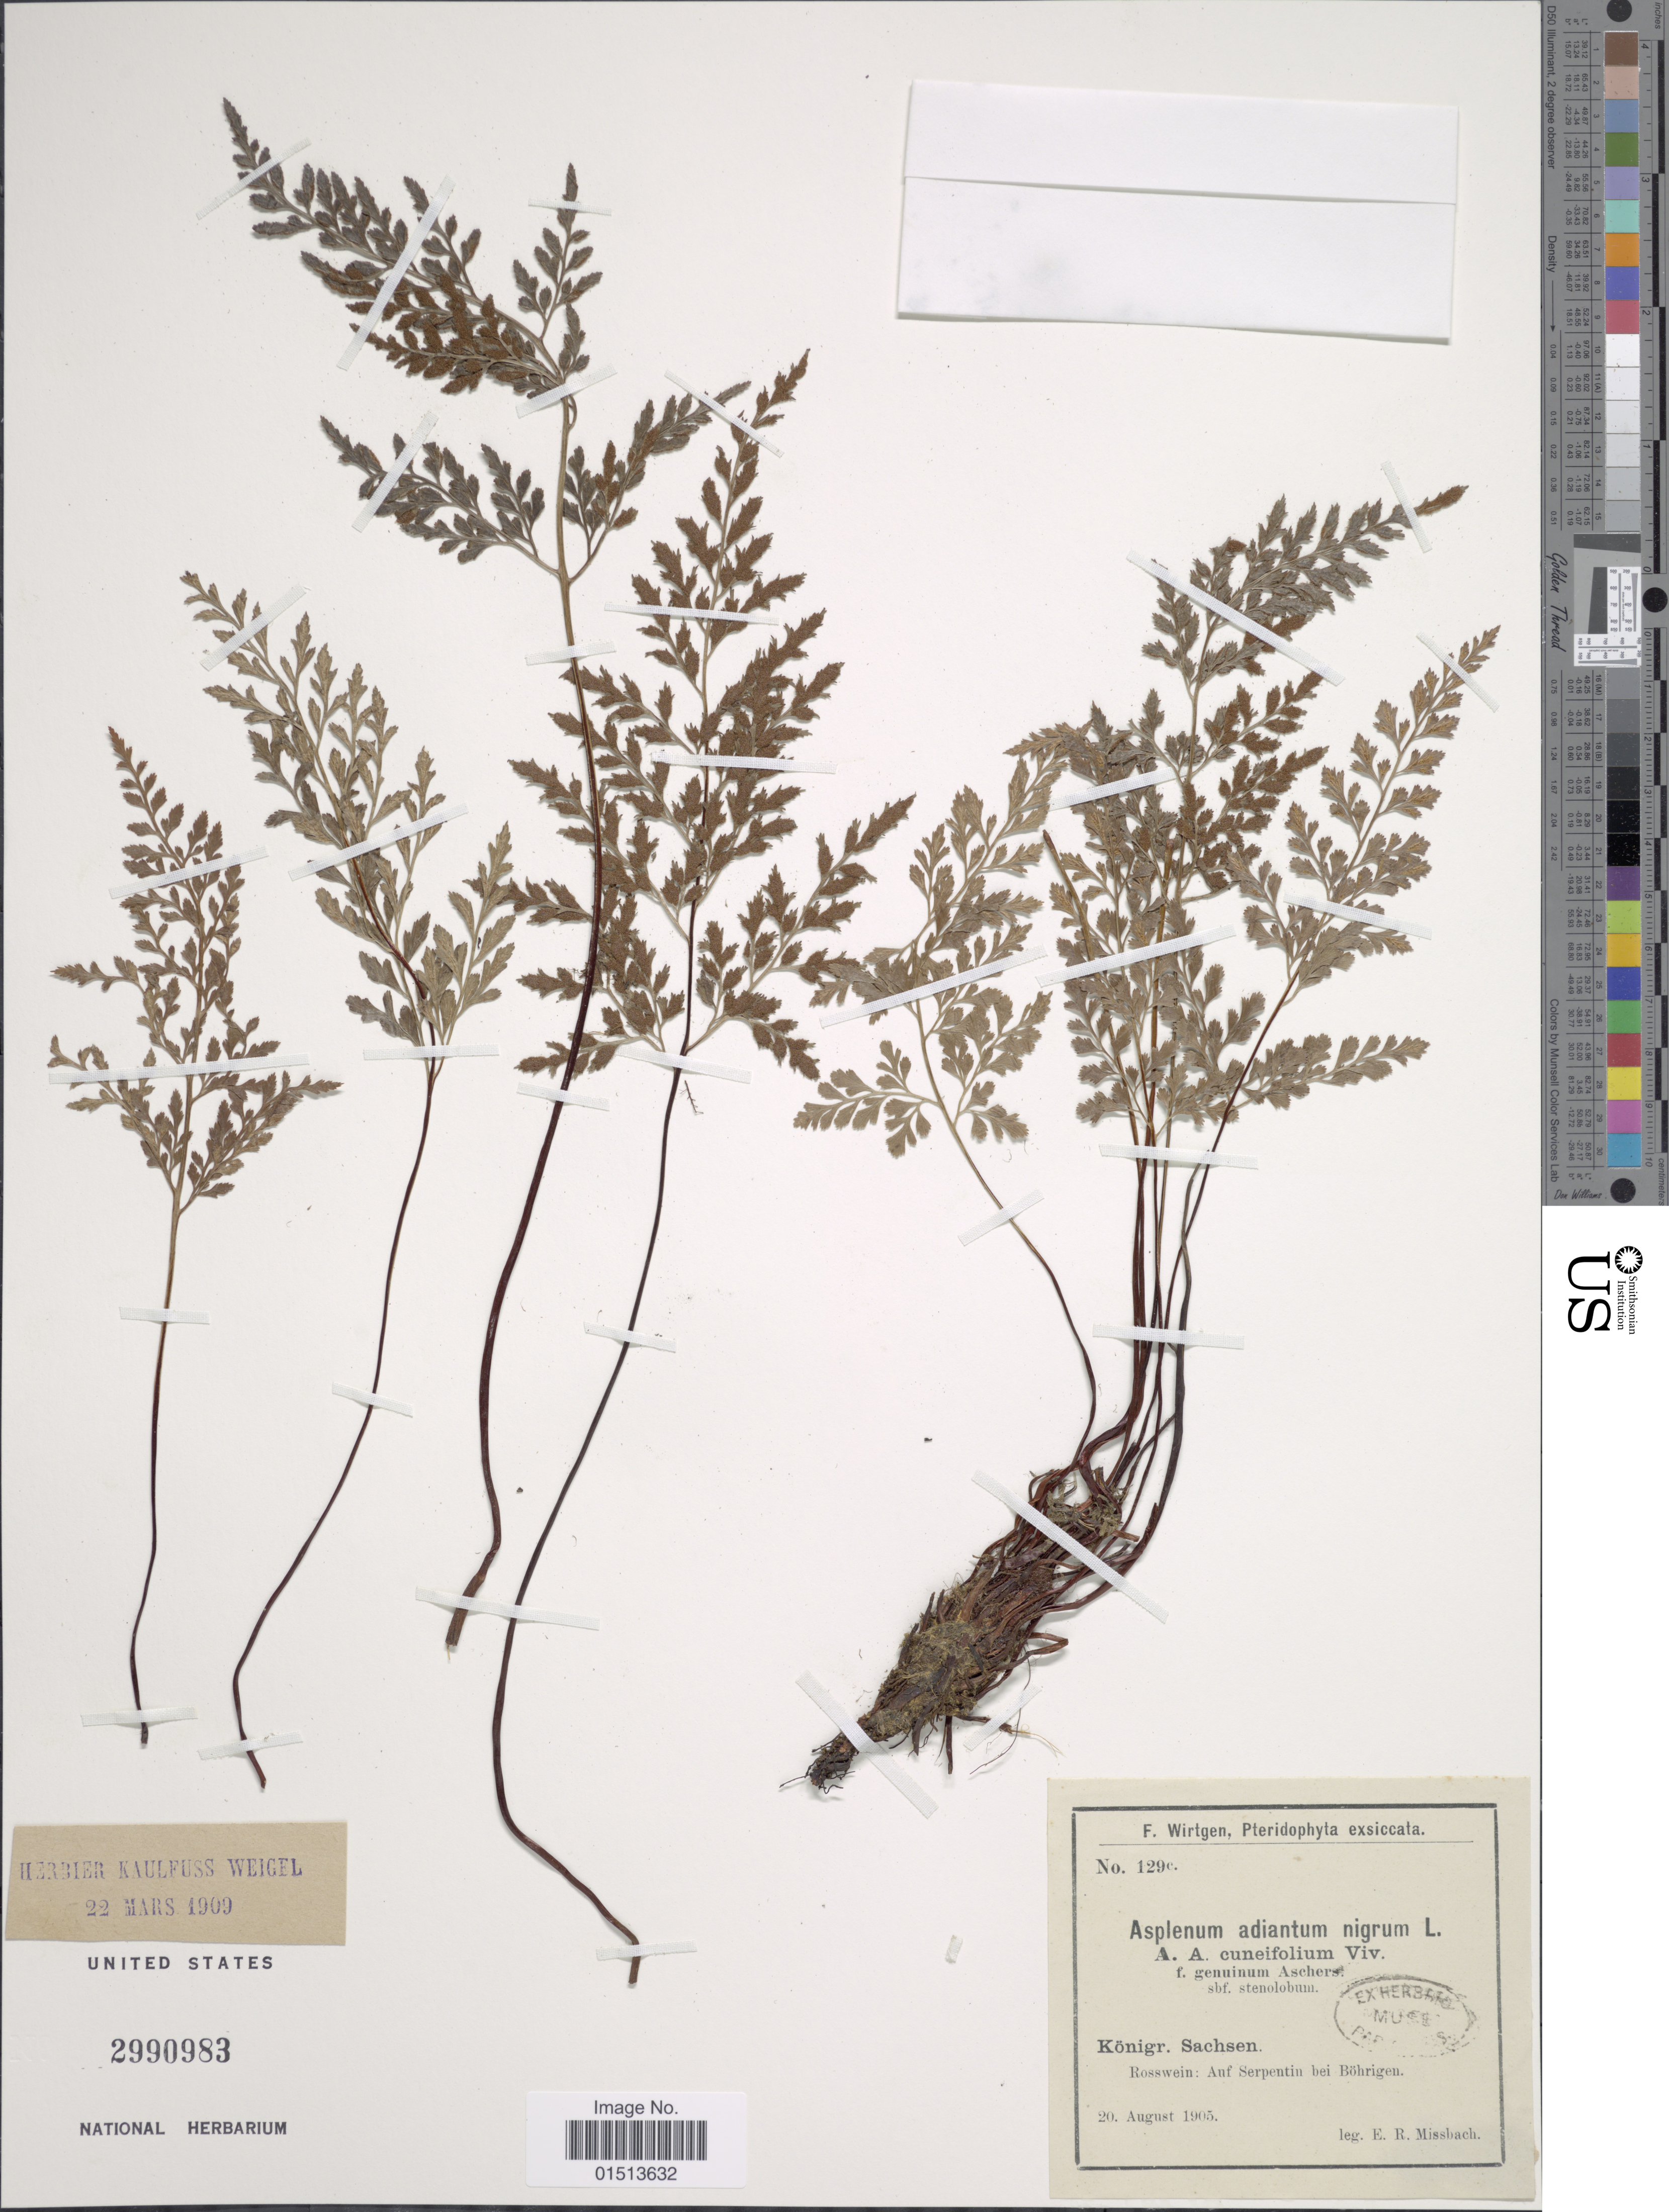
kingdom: Plantae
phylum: Tracheophyta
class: Polypodiopsida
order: Polypodiales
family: Aspleniaceae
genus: Asplenium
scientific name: Asplenium adiantum-nigrum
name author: L.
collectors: E. Missbach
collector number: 129c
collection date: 1905-08-20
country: Germany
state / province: Sachsen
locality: Königr, Rosswein: auf Serpentin bei Böhrigen.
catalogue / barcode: US 2990983